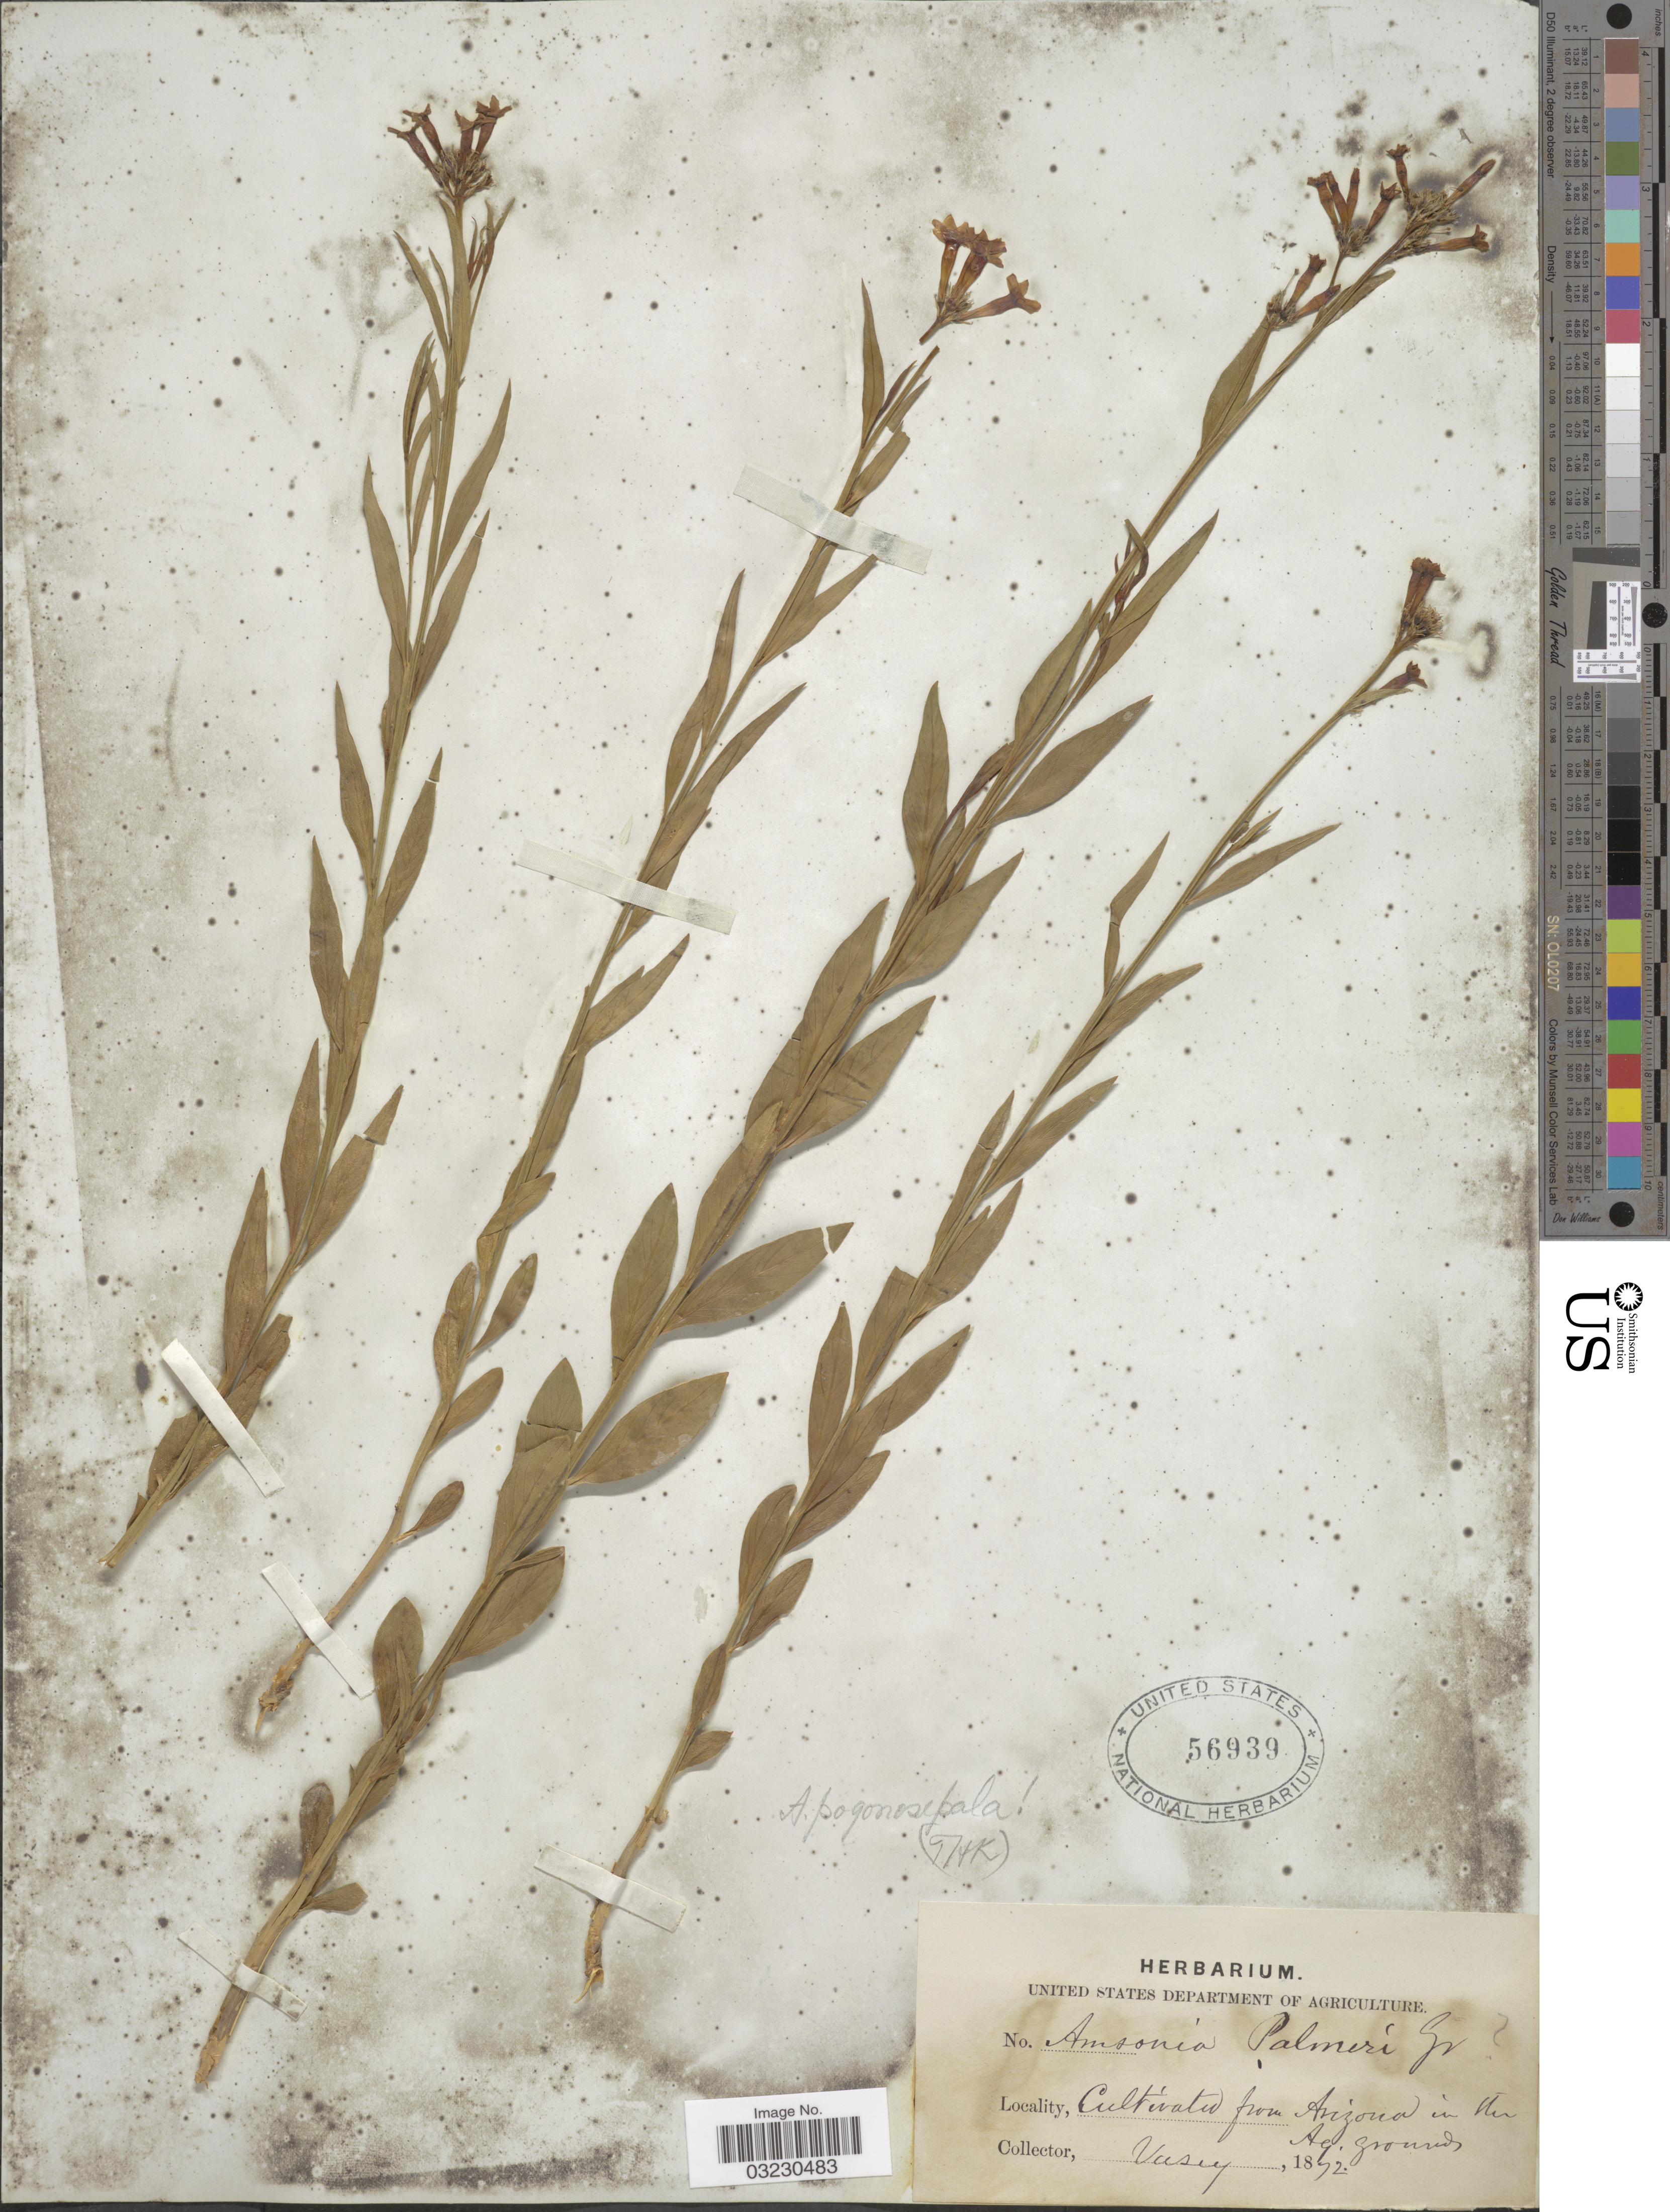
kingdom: Plantae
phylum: Tracheophyta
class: Magnoliopsida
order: Gentianales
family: Apocynaceae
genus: Amsonia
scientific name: Amsonia pogonosepala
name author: Woodson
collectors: Vasey, --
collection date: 1872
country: United States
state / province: Arizona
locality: Cultivated from Arizona in the Ag. grounds.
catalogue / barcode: US 56939